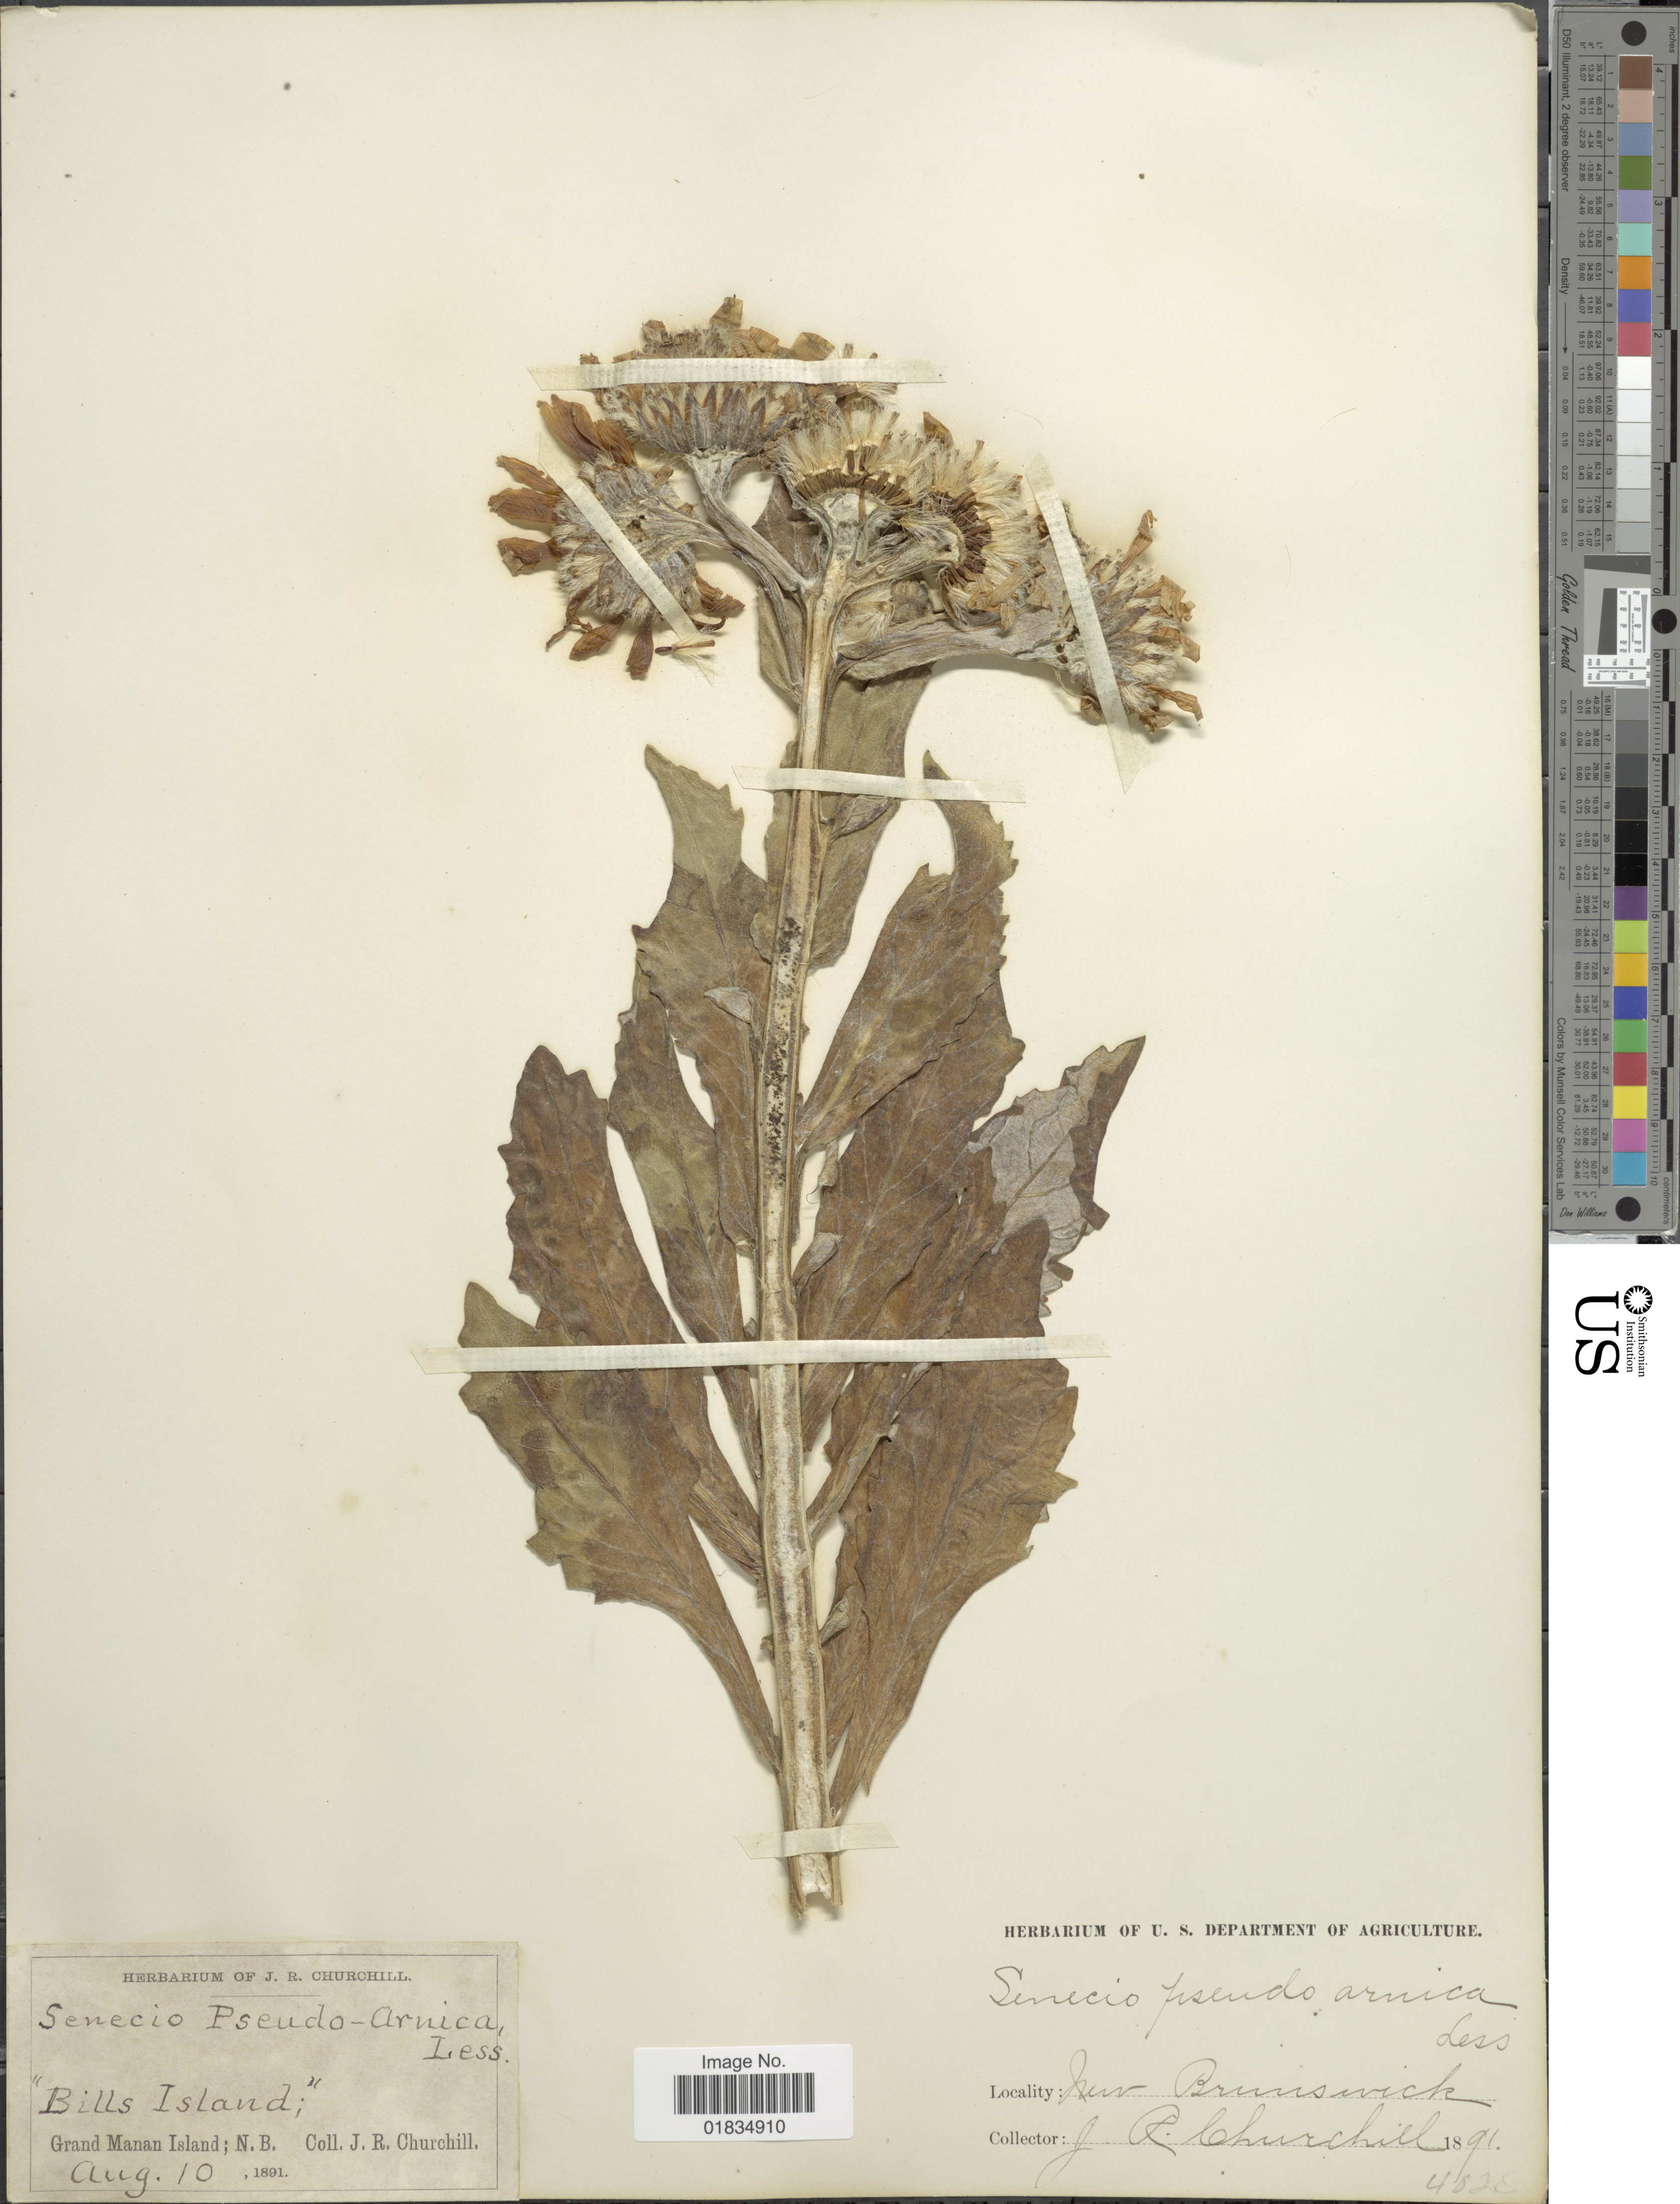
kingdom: Plantae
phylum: Tracheophyta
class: Magnoliopsida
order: Asterales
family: Asteraceae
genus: Senecio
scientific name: Senecio pseudoarnica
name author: Less.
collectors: J. Churchill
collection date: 1891-08-10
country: Canada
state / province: New Brunswick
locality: Bills Island